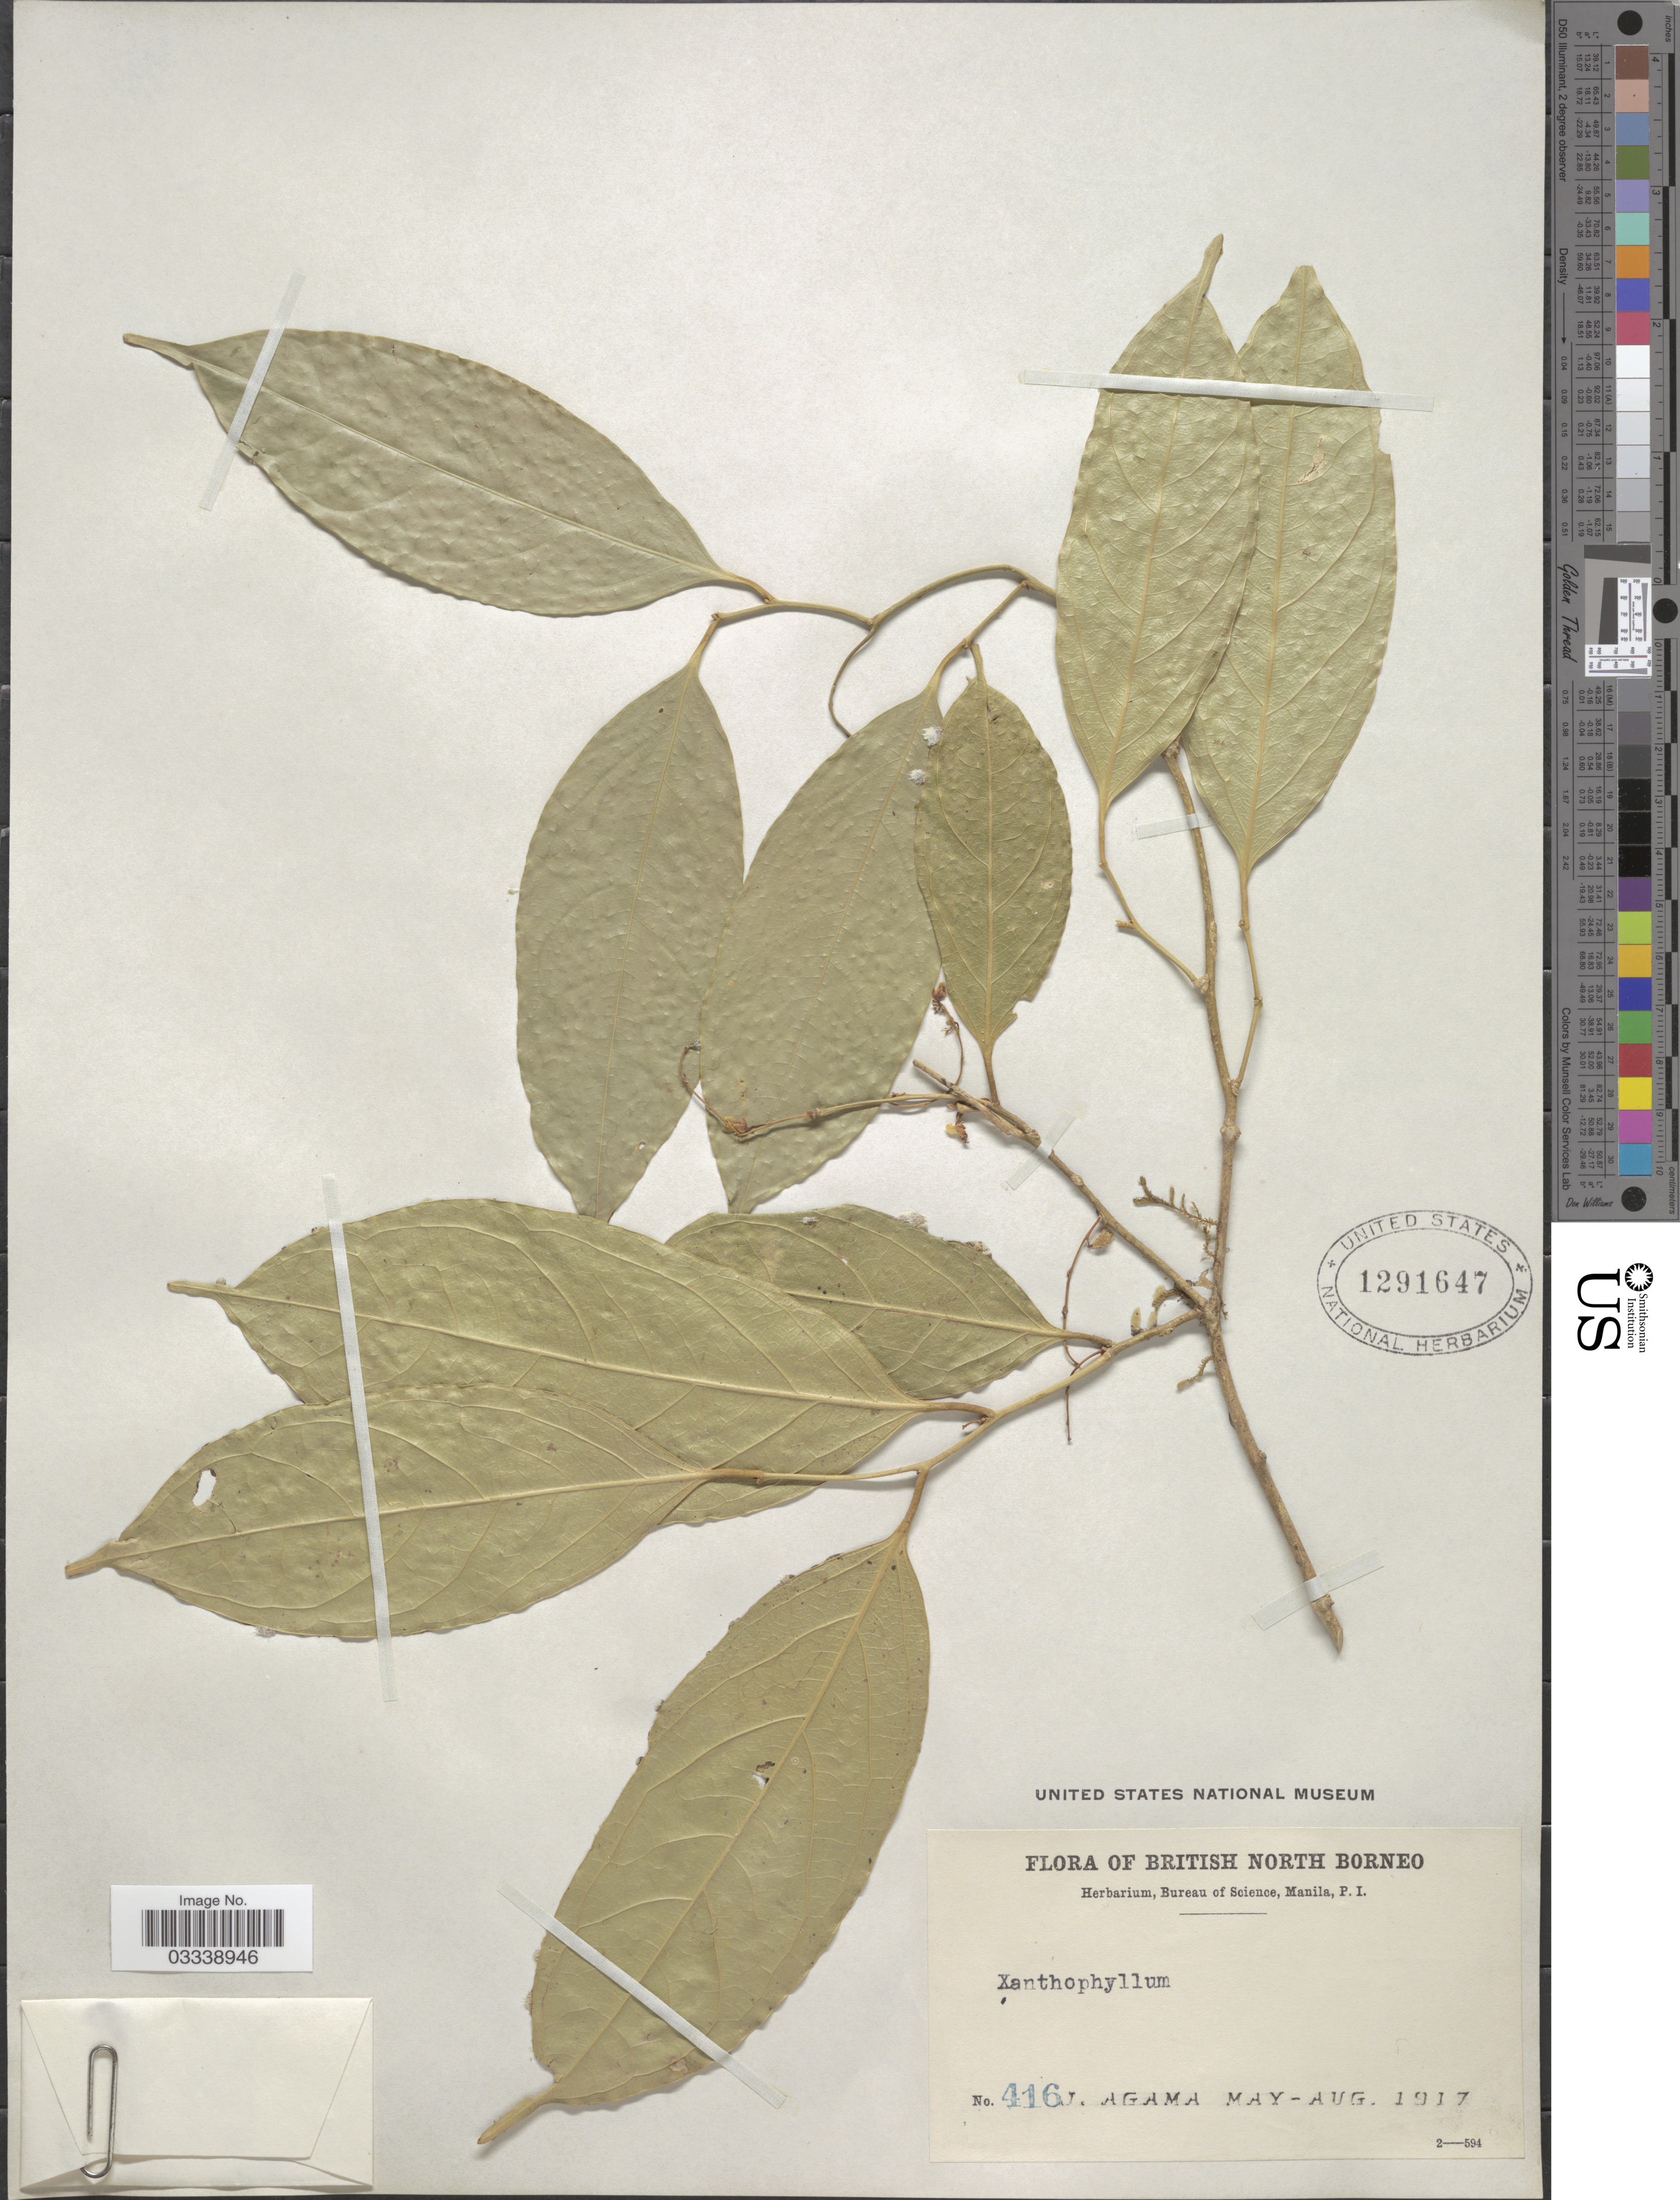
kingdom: Plantae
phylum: Tracheophyta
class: Magnoliopsida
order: Fabales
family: Polygalaceae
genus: Xanthophyllum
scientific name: Xanthophyllum sp.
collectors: J. Agama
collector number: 416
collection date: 1917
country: Malaysia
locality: British North Borneo.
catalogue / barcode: US 1291647